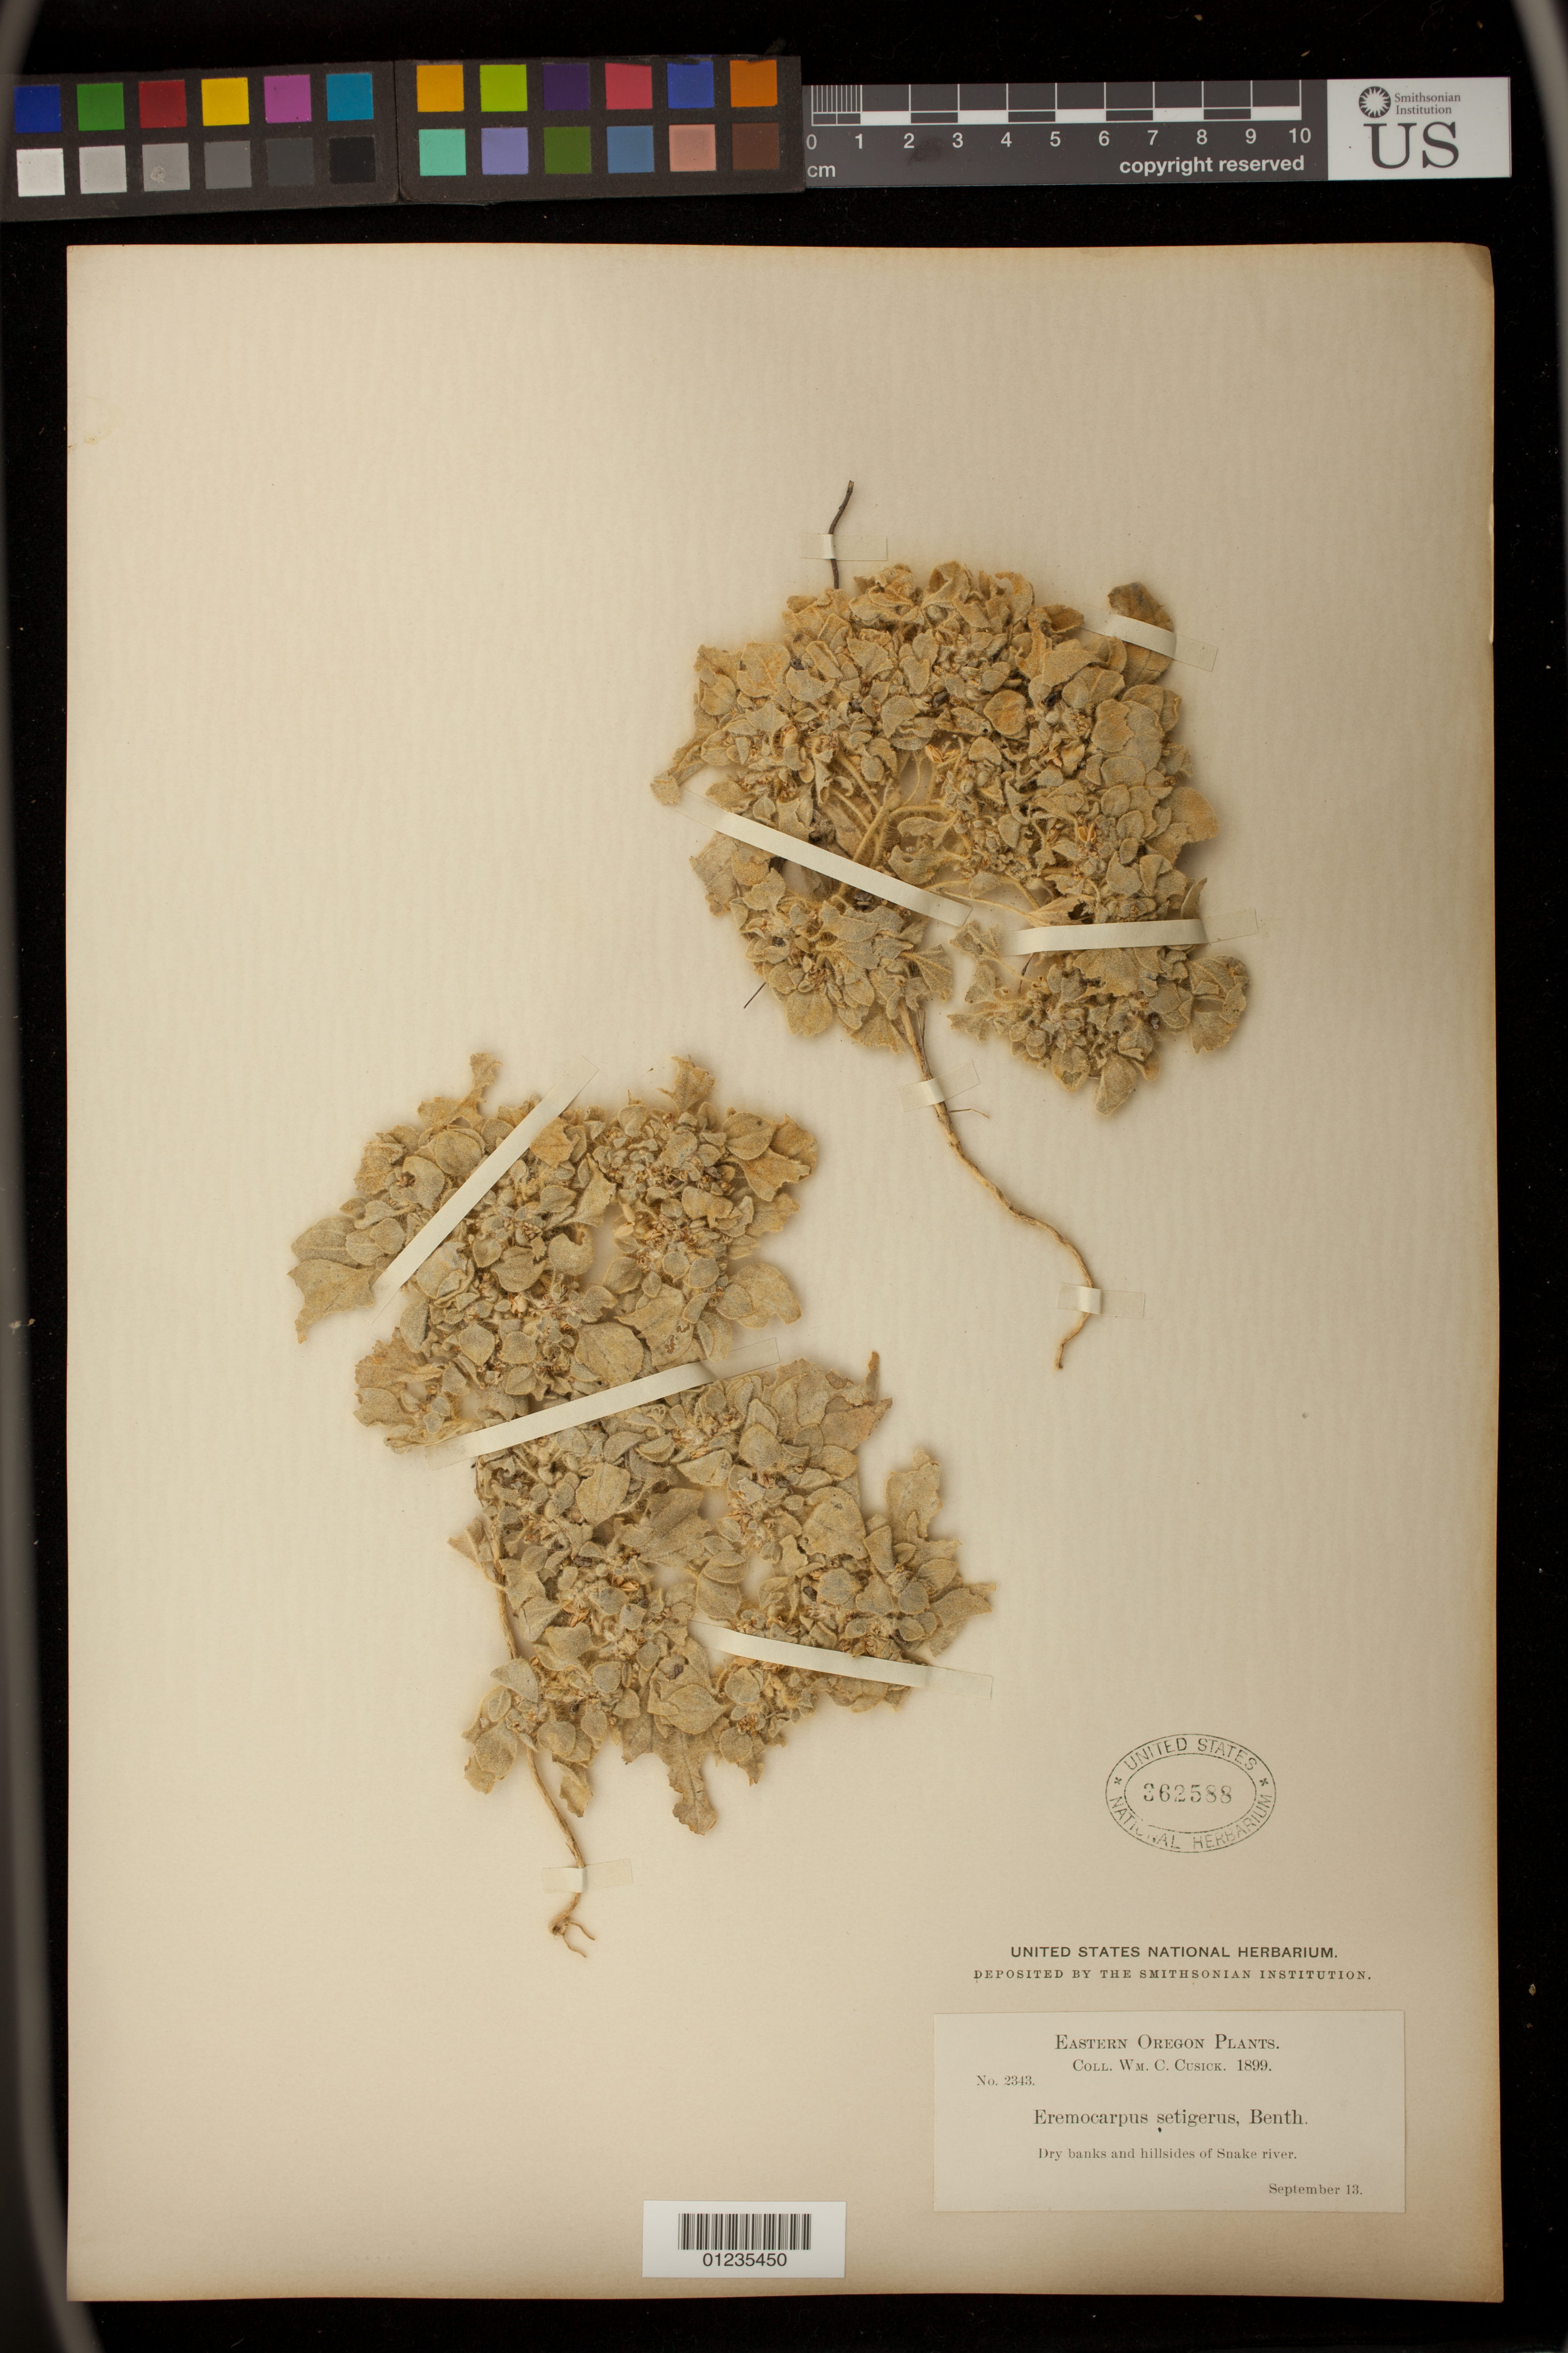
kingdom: Plantae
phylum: Tracheophyta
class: Magnoliopsida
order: Malpighiales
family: Euphorbiaceae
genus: Eremocarpus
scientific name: Eremocarpus setigerus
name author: (Hook.) Benth.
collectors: W. C. Cusick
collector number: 2343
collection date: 1899-09-13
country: United States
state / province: Oregon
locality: Dry banks and hillsides of Snake river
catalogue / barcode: US 362588